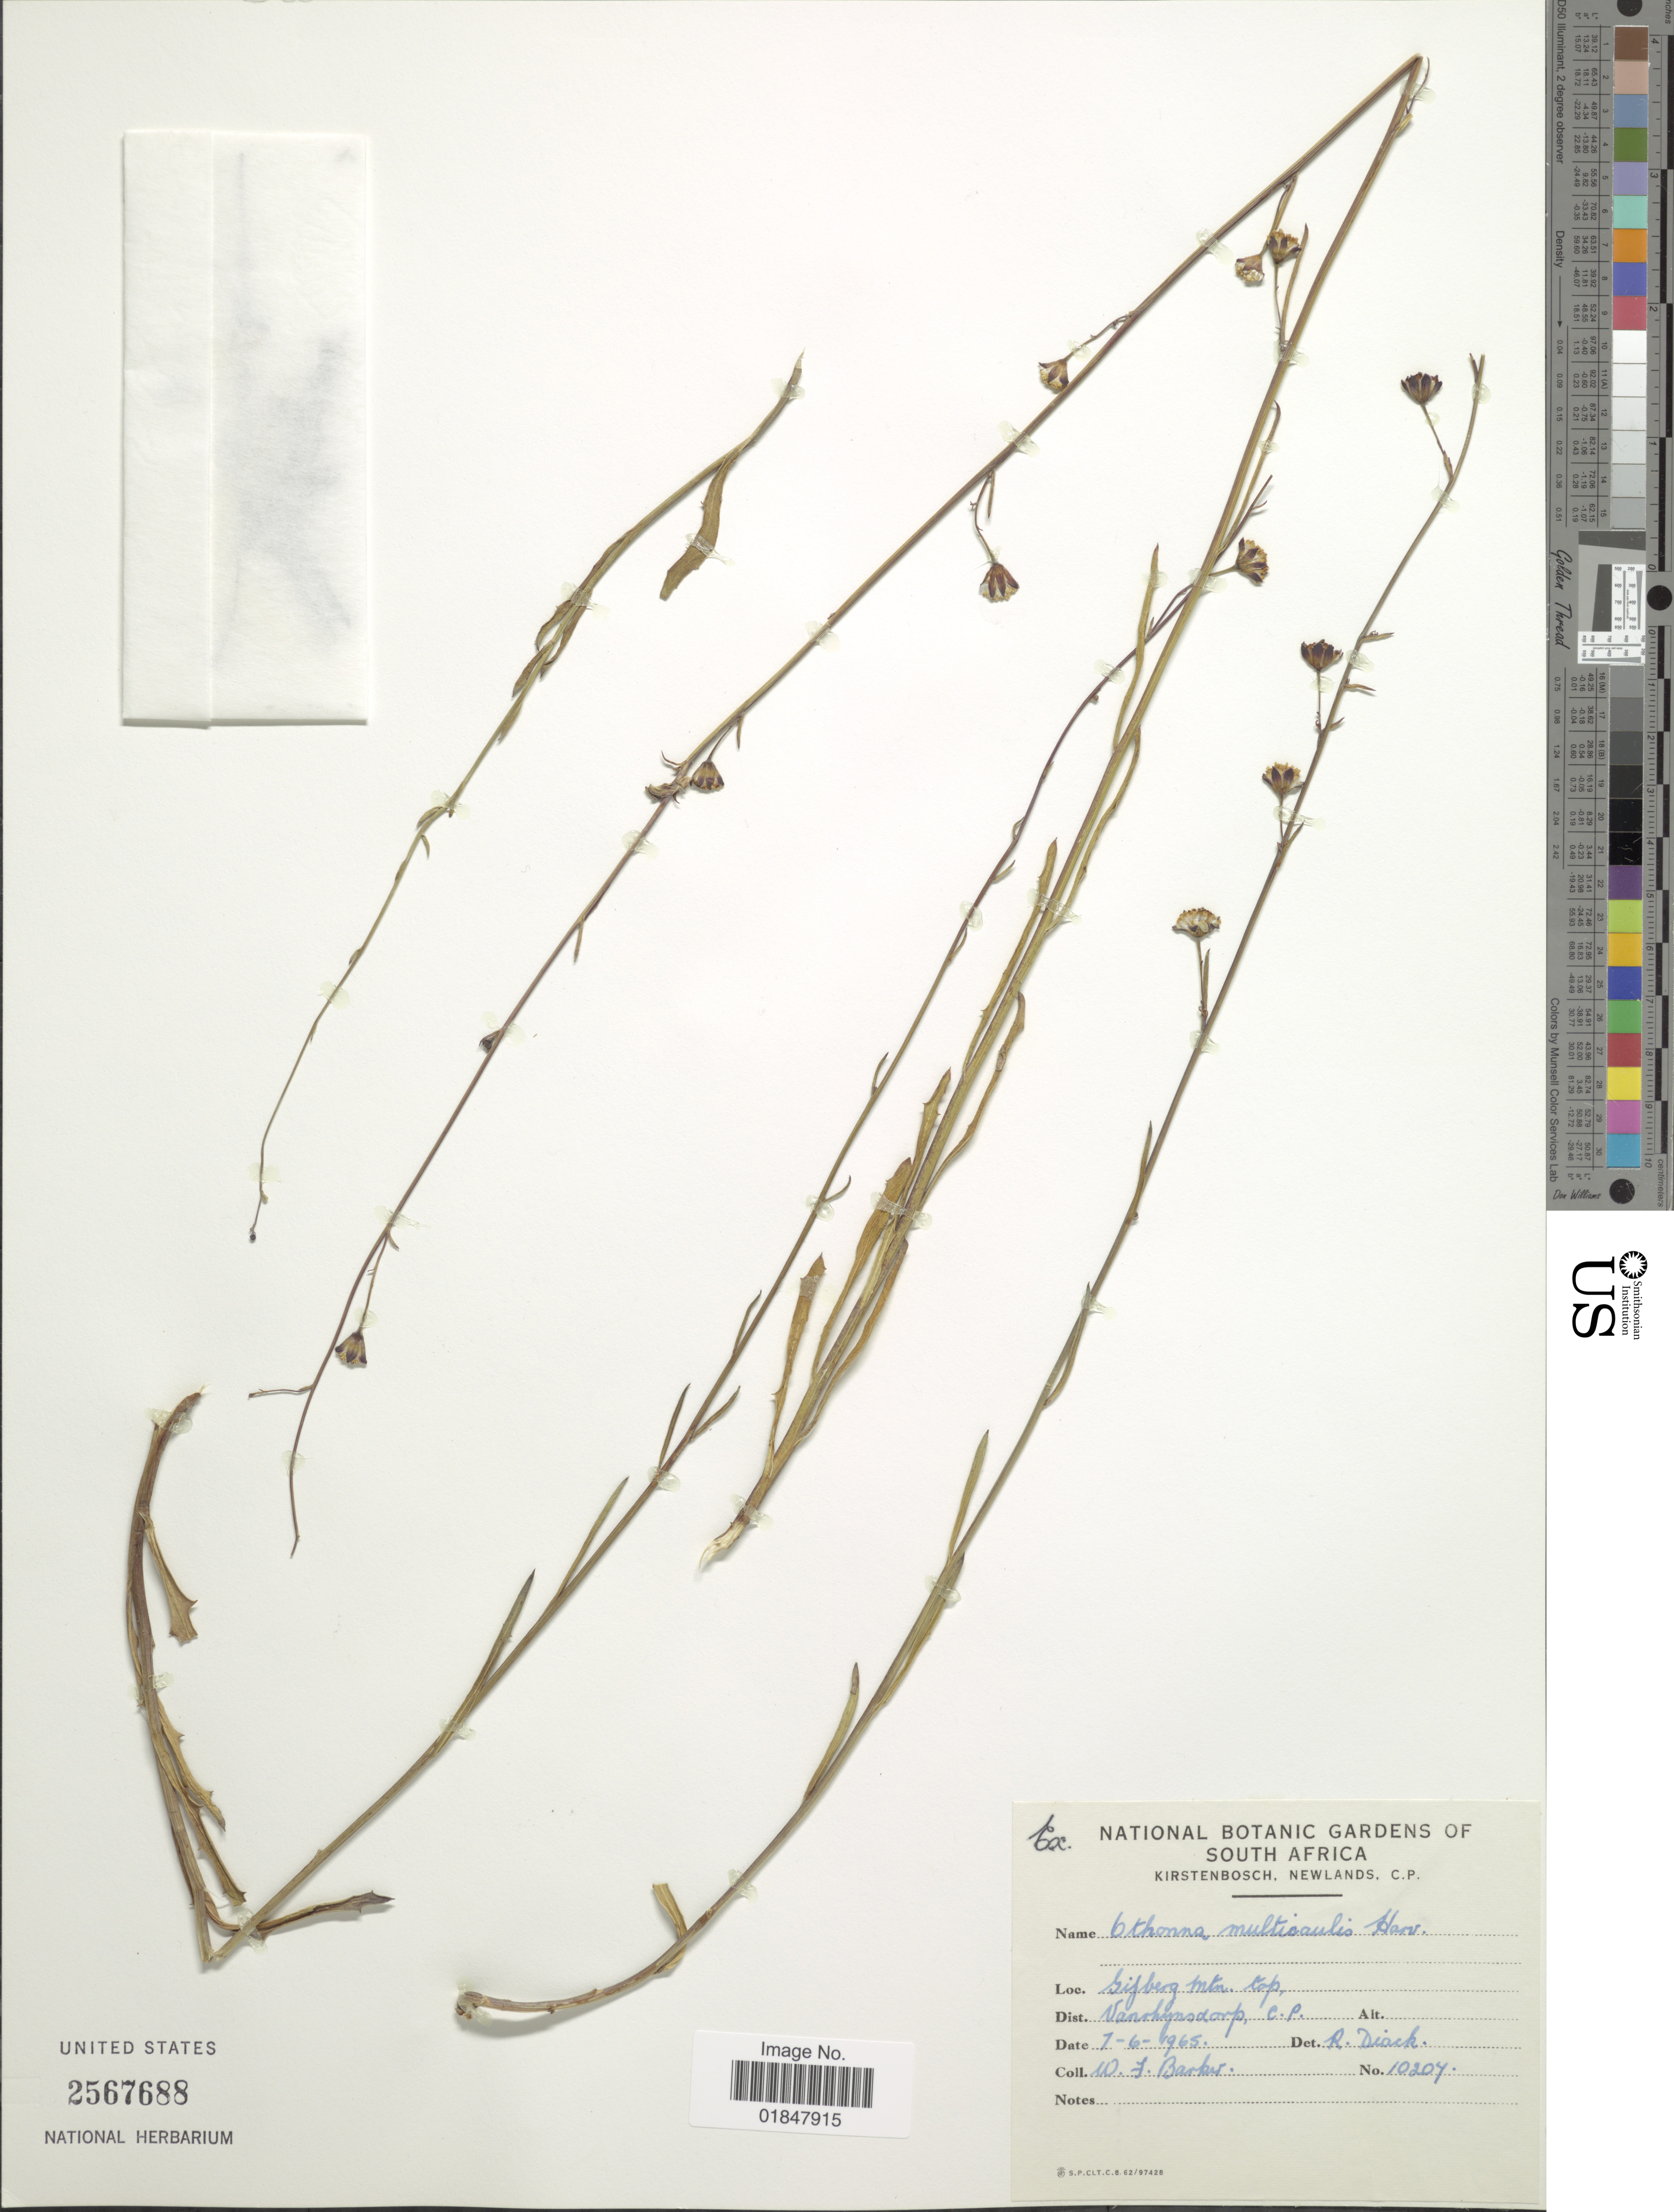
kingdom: Plantae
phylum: Tracheophyta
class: Magnoliopsida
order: Asterales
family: Asteraceae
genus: Othonna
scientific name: Othonna multicaulis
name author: Harv.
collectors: W. F. Barker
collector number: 10204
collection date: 1965-06-07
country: South Africa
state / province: Western Cape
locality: Gifberg Mtn, Dist. Vanrhynsdorp C. P.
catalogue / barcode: US 2567688